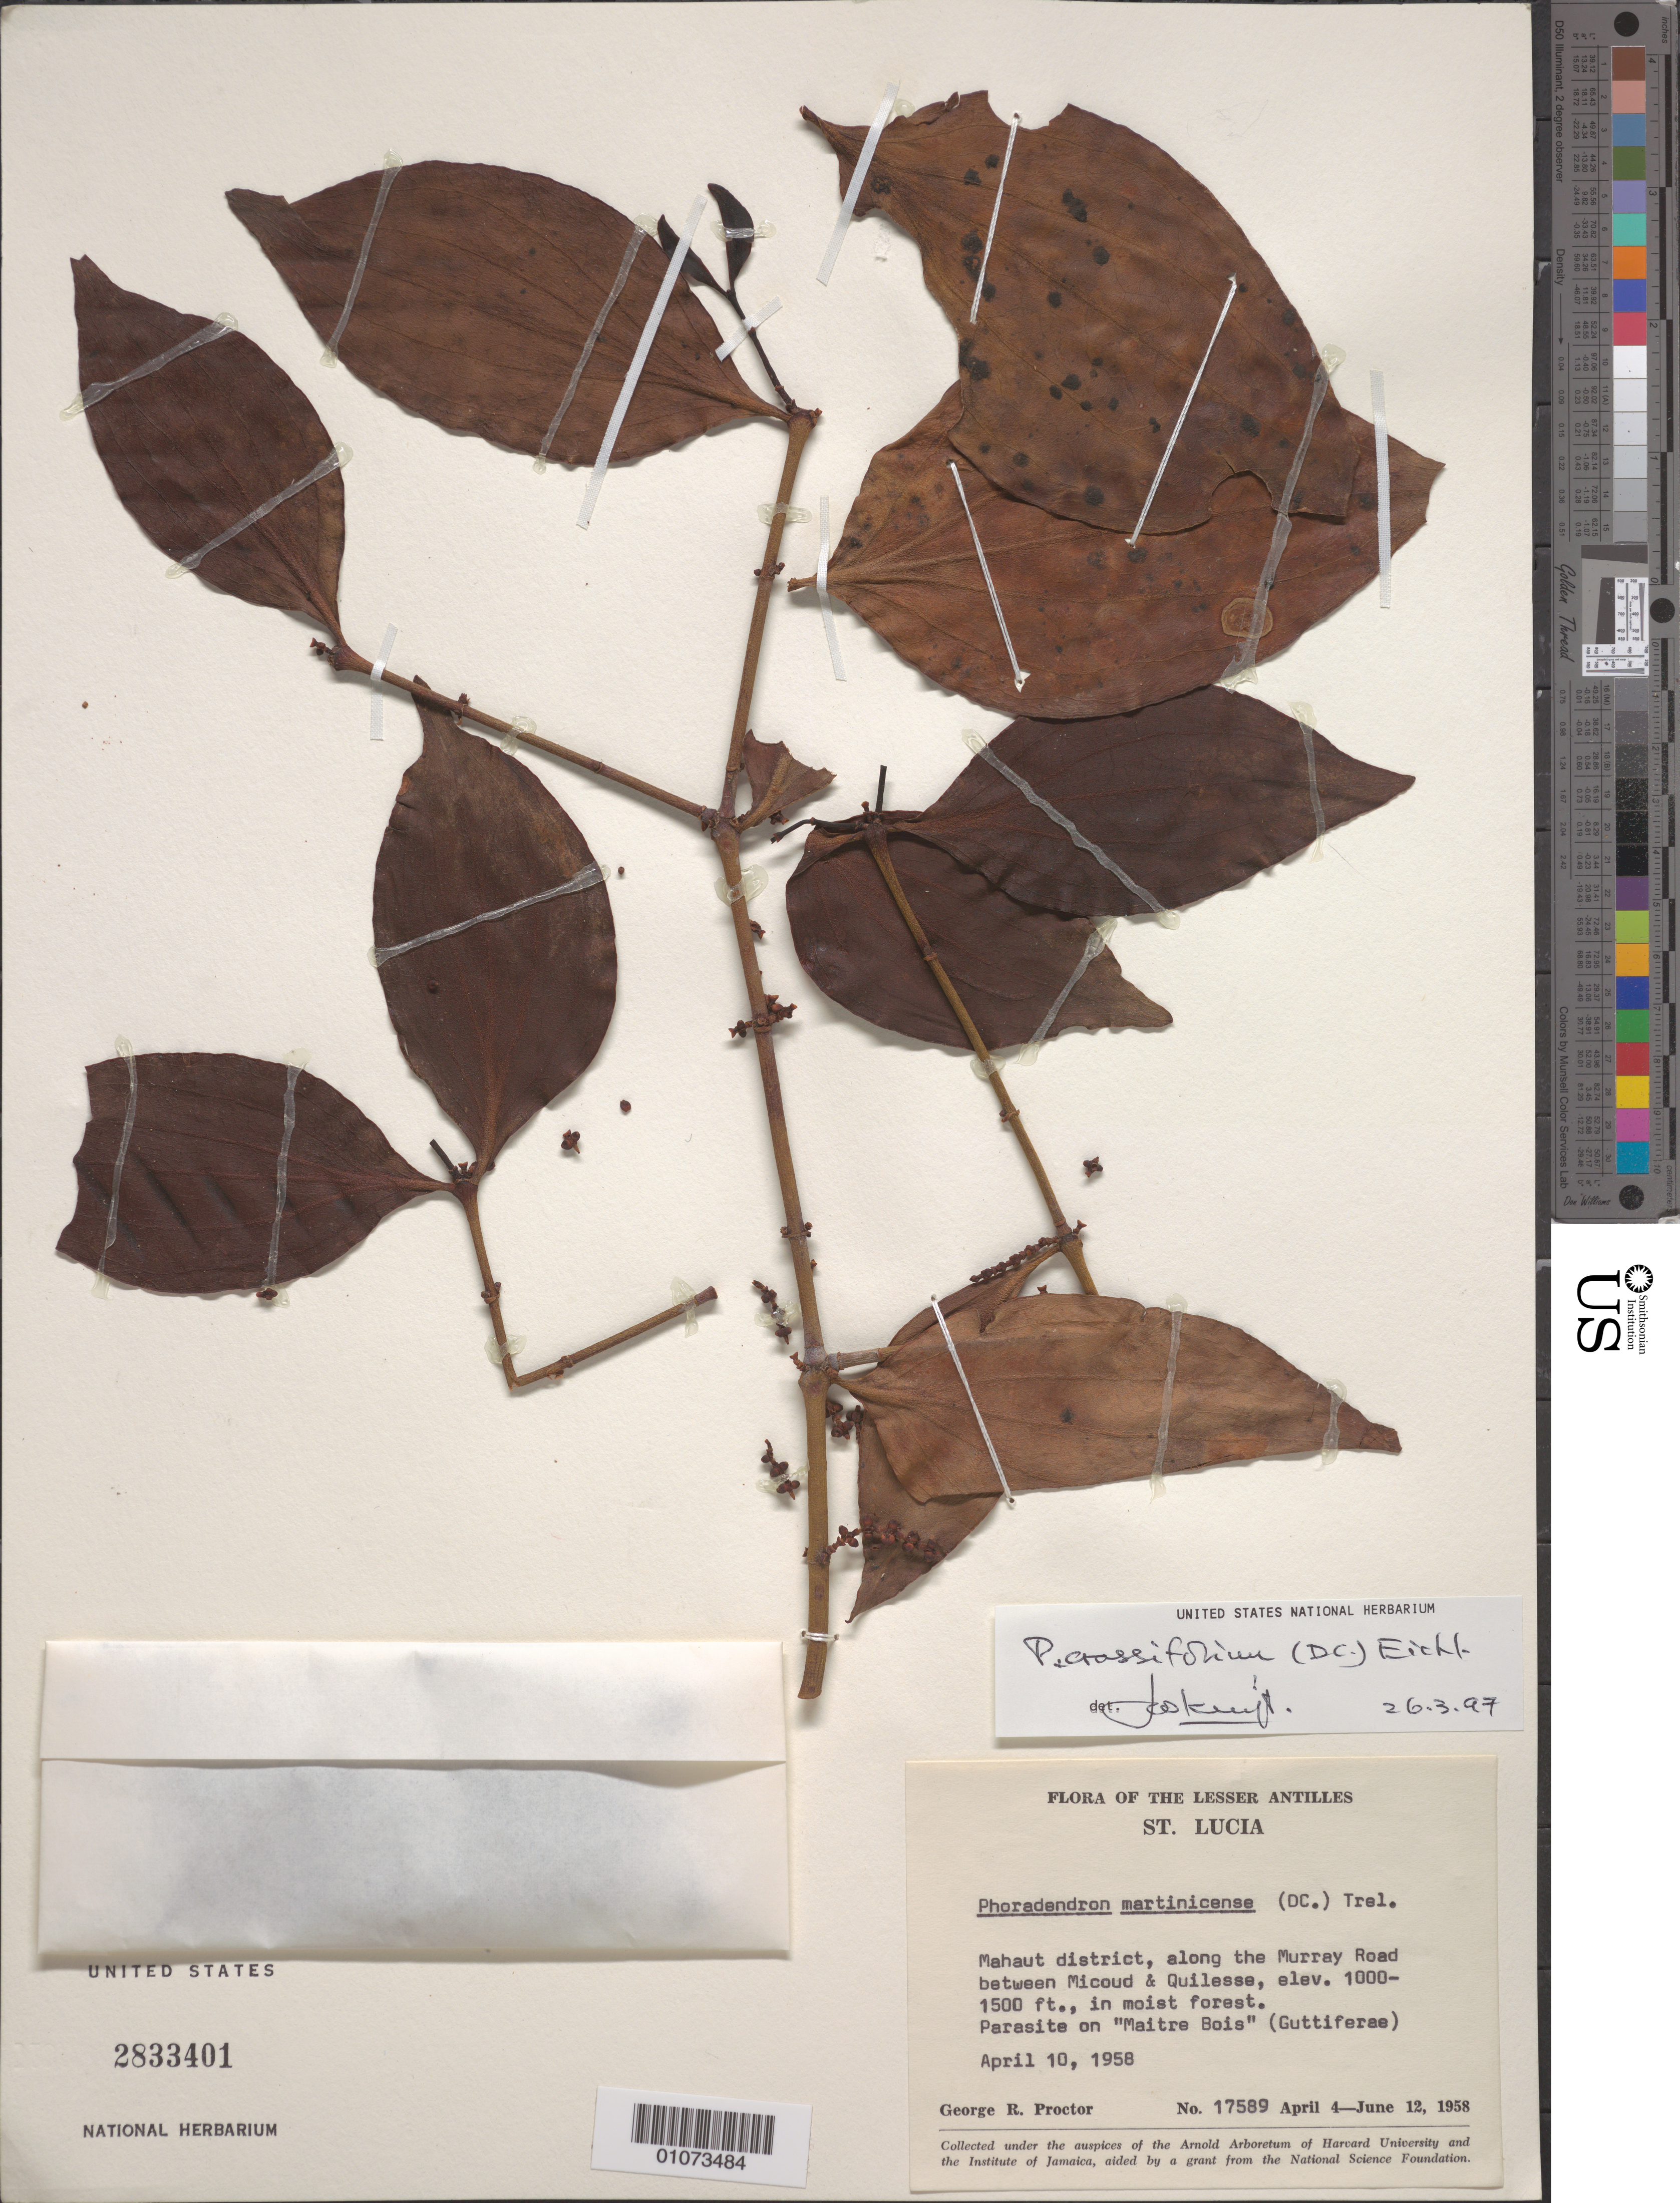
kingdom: Plantae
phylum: Tracheophyta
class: Magnoliopsida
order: Santalales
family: Viscaceae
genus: Phoradendron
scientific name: Phoradendron crassifolium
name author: (Pohl ex DC.) Eichler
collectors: G. R. Proctor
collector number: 17589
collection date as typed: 10 Apr 1958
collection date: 1958-04-10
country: St. Lucia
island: St. Lucia I.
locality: Mahaut district, along the Murray Road between Micoud & Quilesse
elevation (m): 305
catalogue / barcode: US 2833401